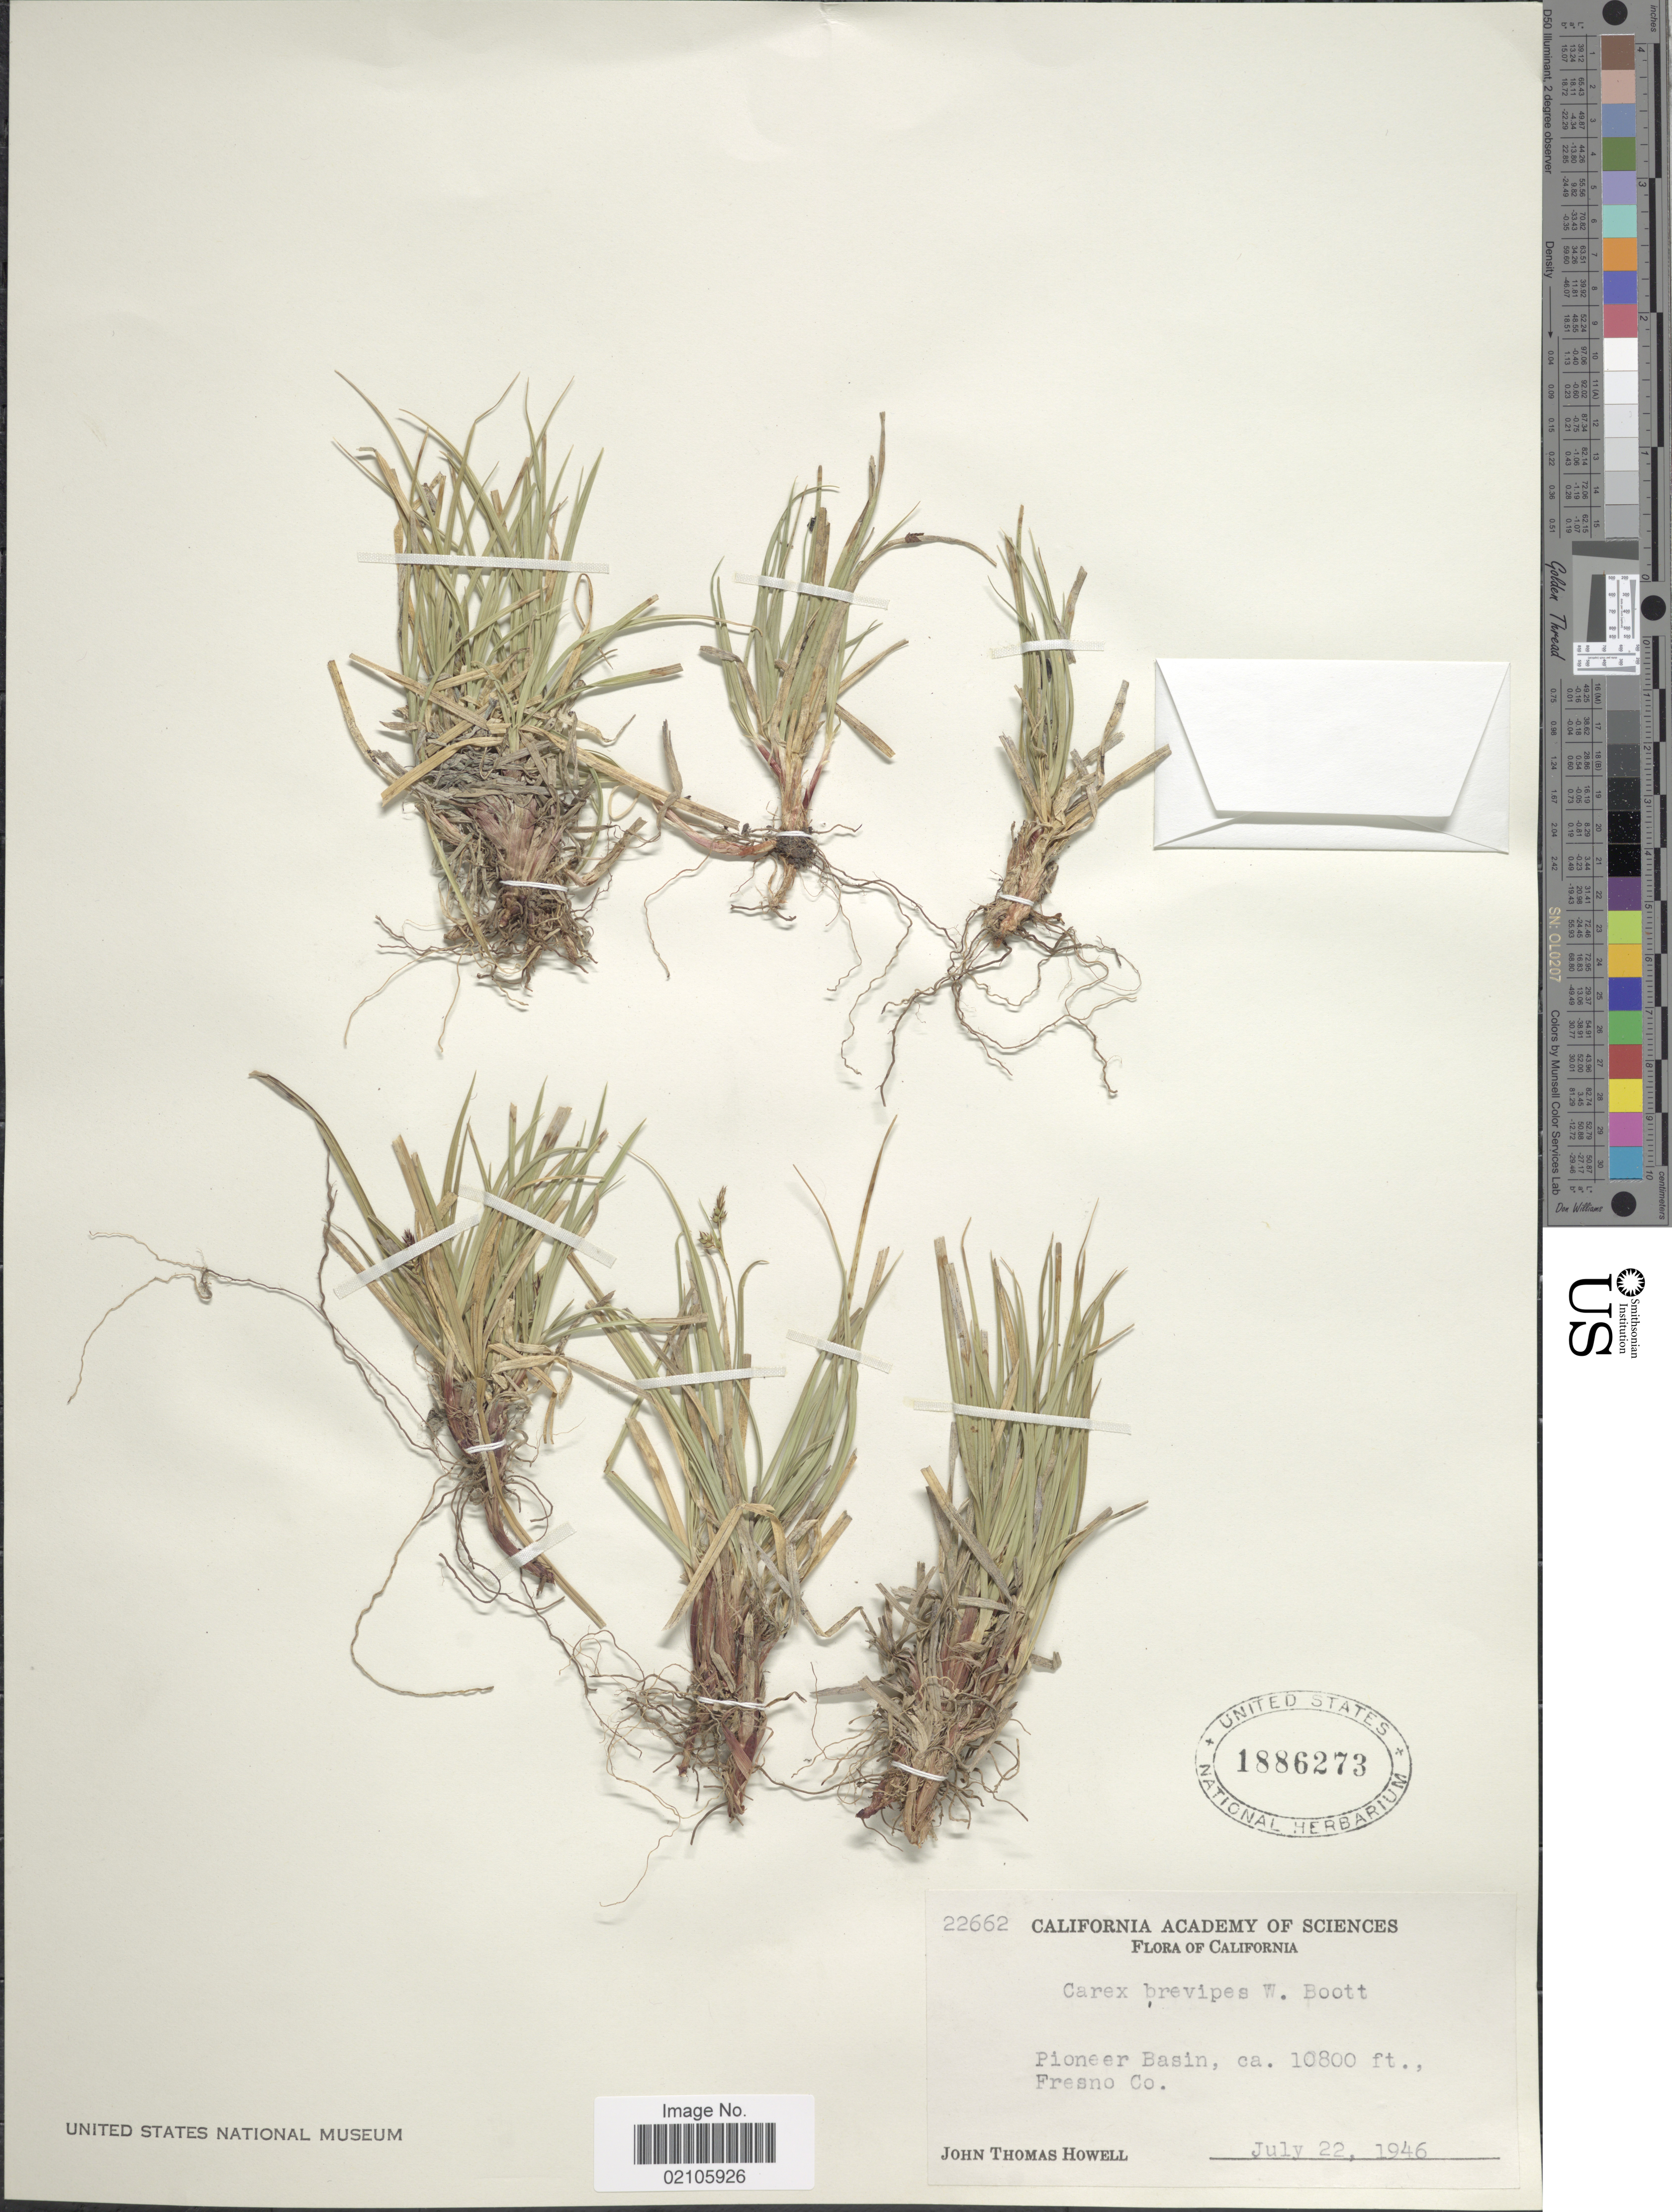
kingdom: Plantae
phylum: Tracheophyta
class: Liliopsida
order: Poales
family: Cyperaceae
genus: Carex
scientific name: Carex rossii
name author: Boott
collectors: J. T. Howell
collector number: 22662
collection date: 1946-07-22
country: United States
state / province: California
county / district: Fresno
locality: Pioneer Basin, Fresno Co.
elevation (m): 3292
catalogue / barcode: US 1886273